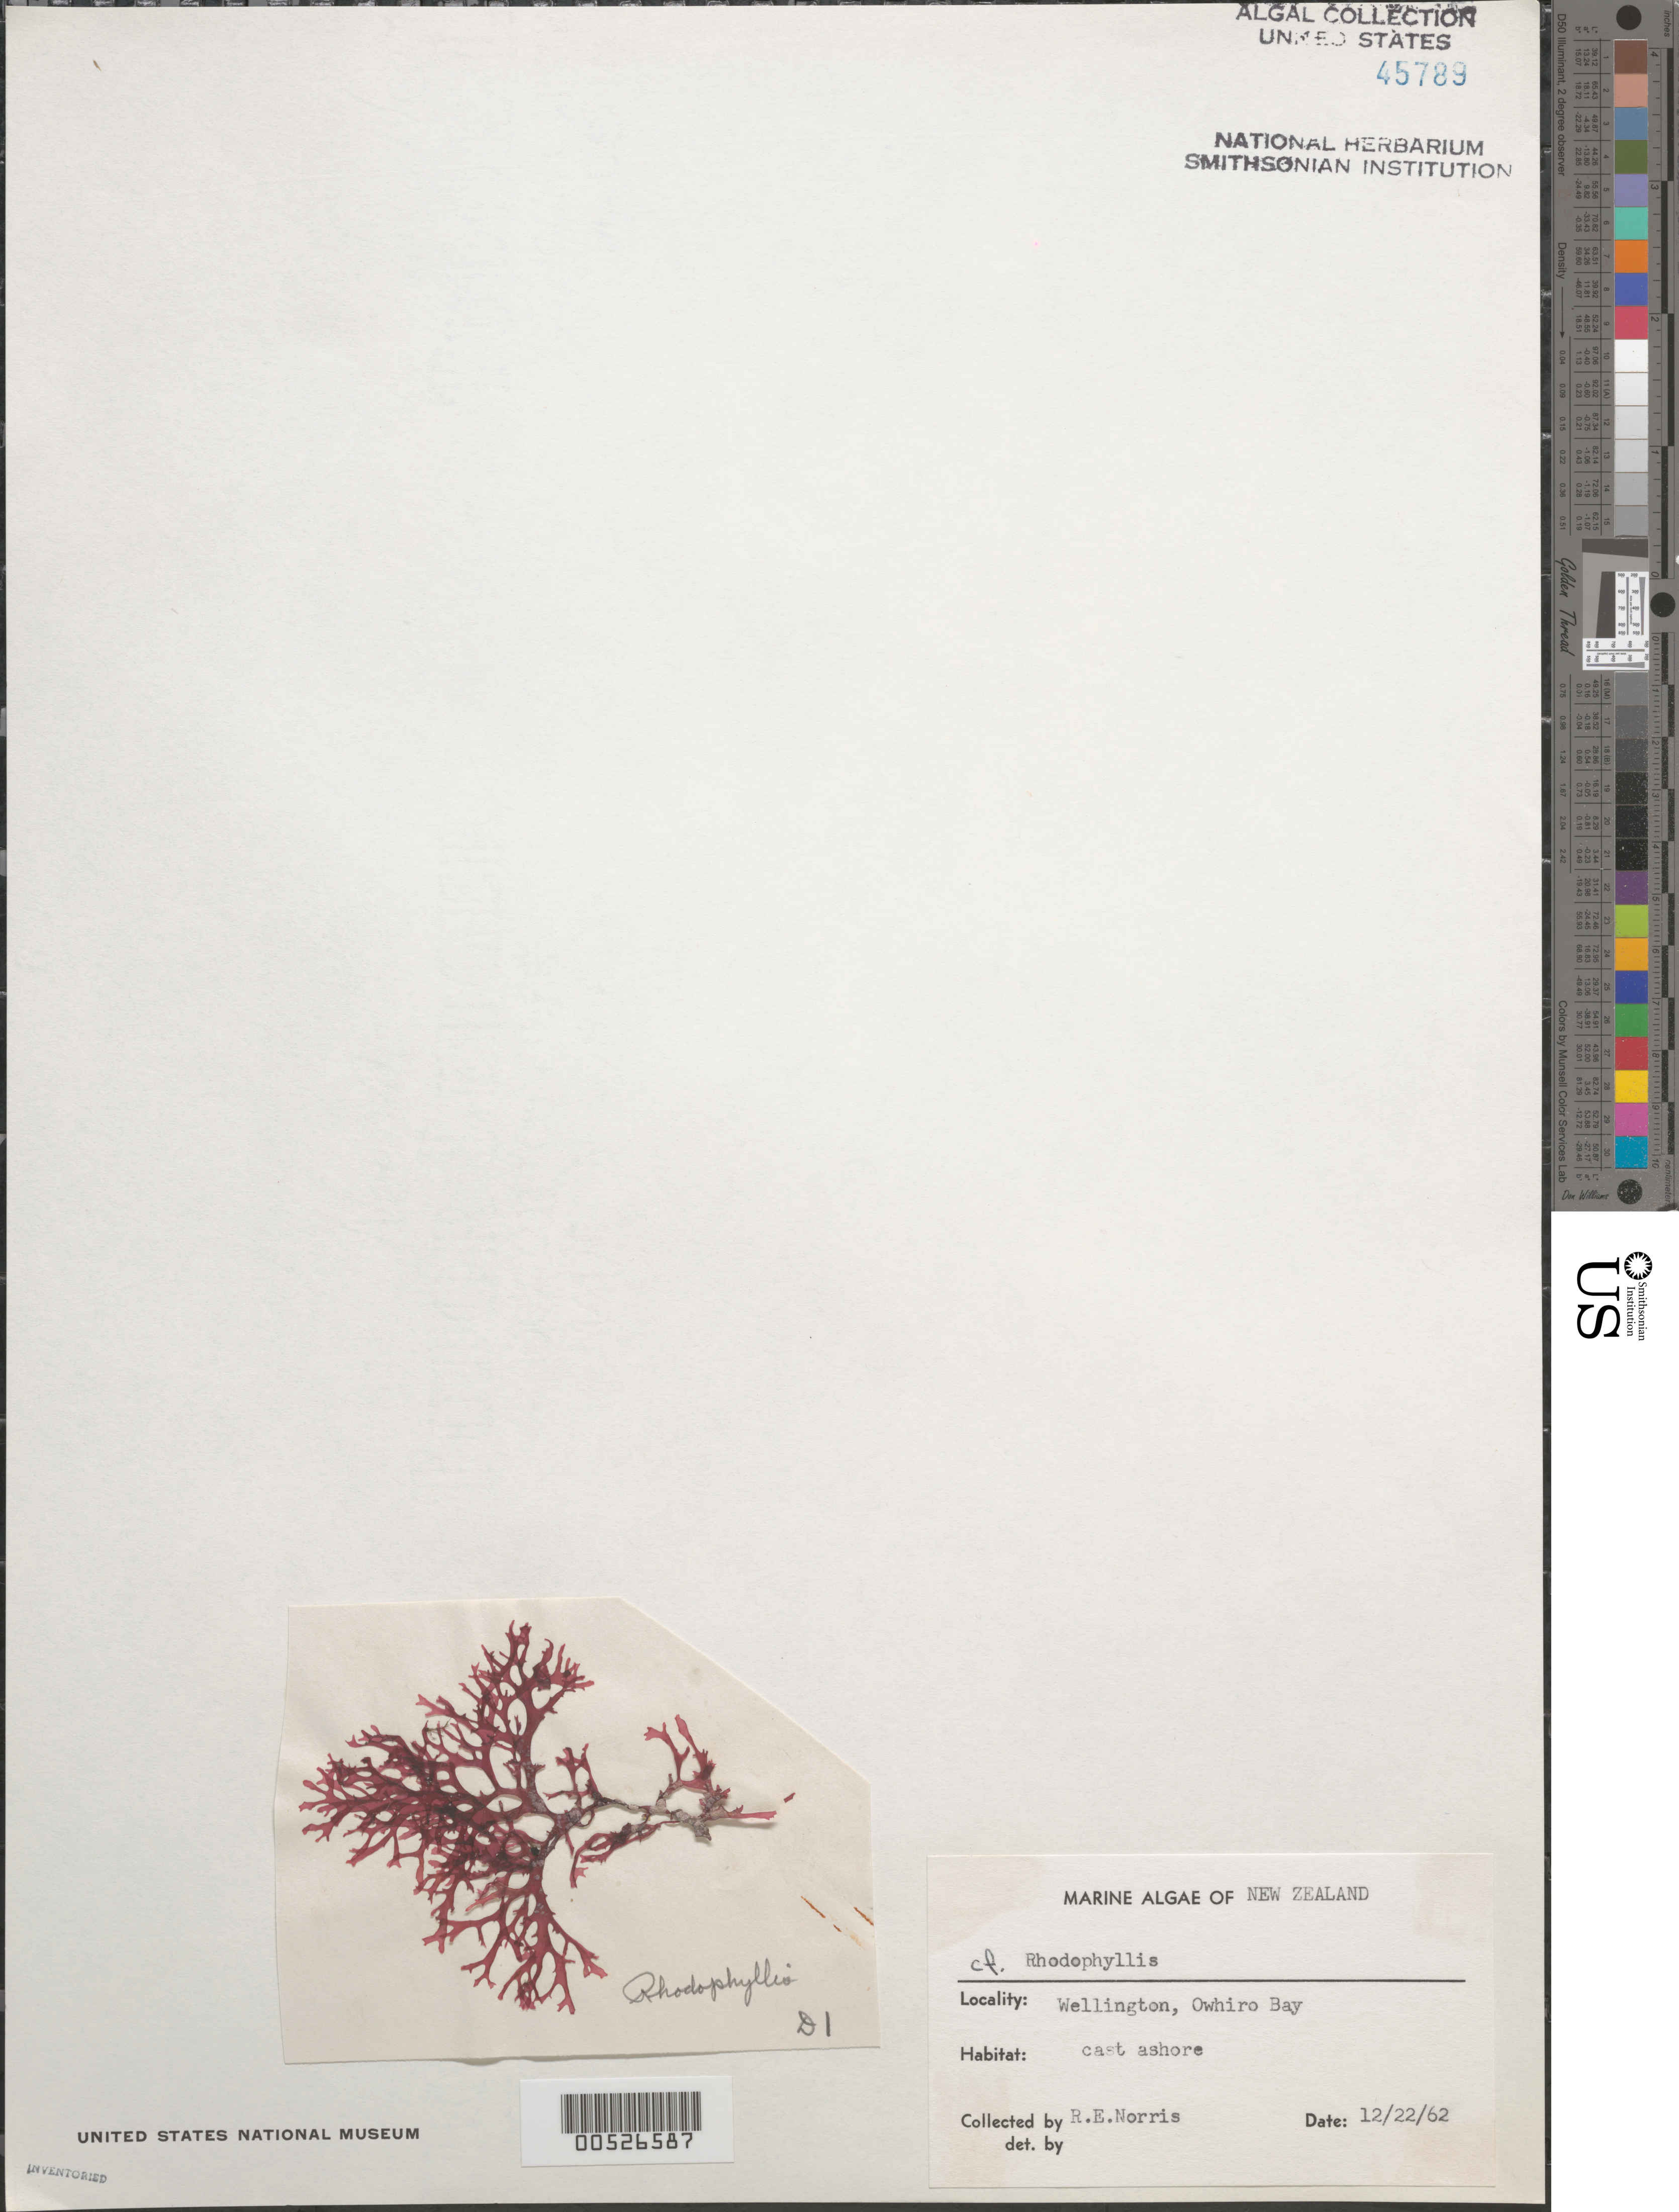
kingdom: Plantae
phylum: Rhodophyta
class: Florideophyceae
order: Gigartinales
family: Cystocloniaceae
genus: Rhodophyllis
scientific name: Rhodophyllis sp.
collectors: R. E. Norris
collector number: D1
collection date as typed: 22 Dec 1962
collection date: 1962-12-22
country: New Zealand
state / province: Wellington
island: North Island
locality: Wellington, Owhiro Bay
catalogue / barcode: US 45789